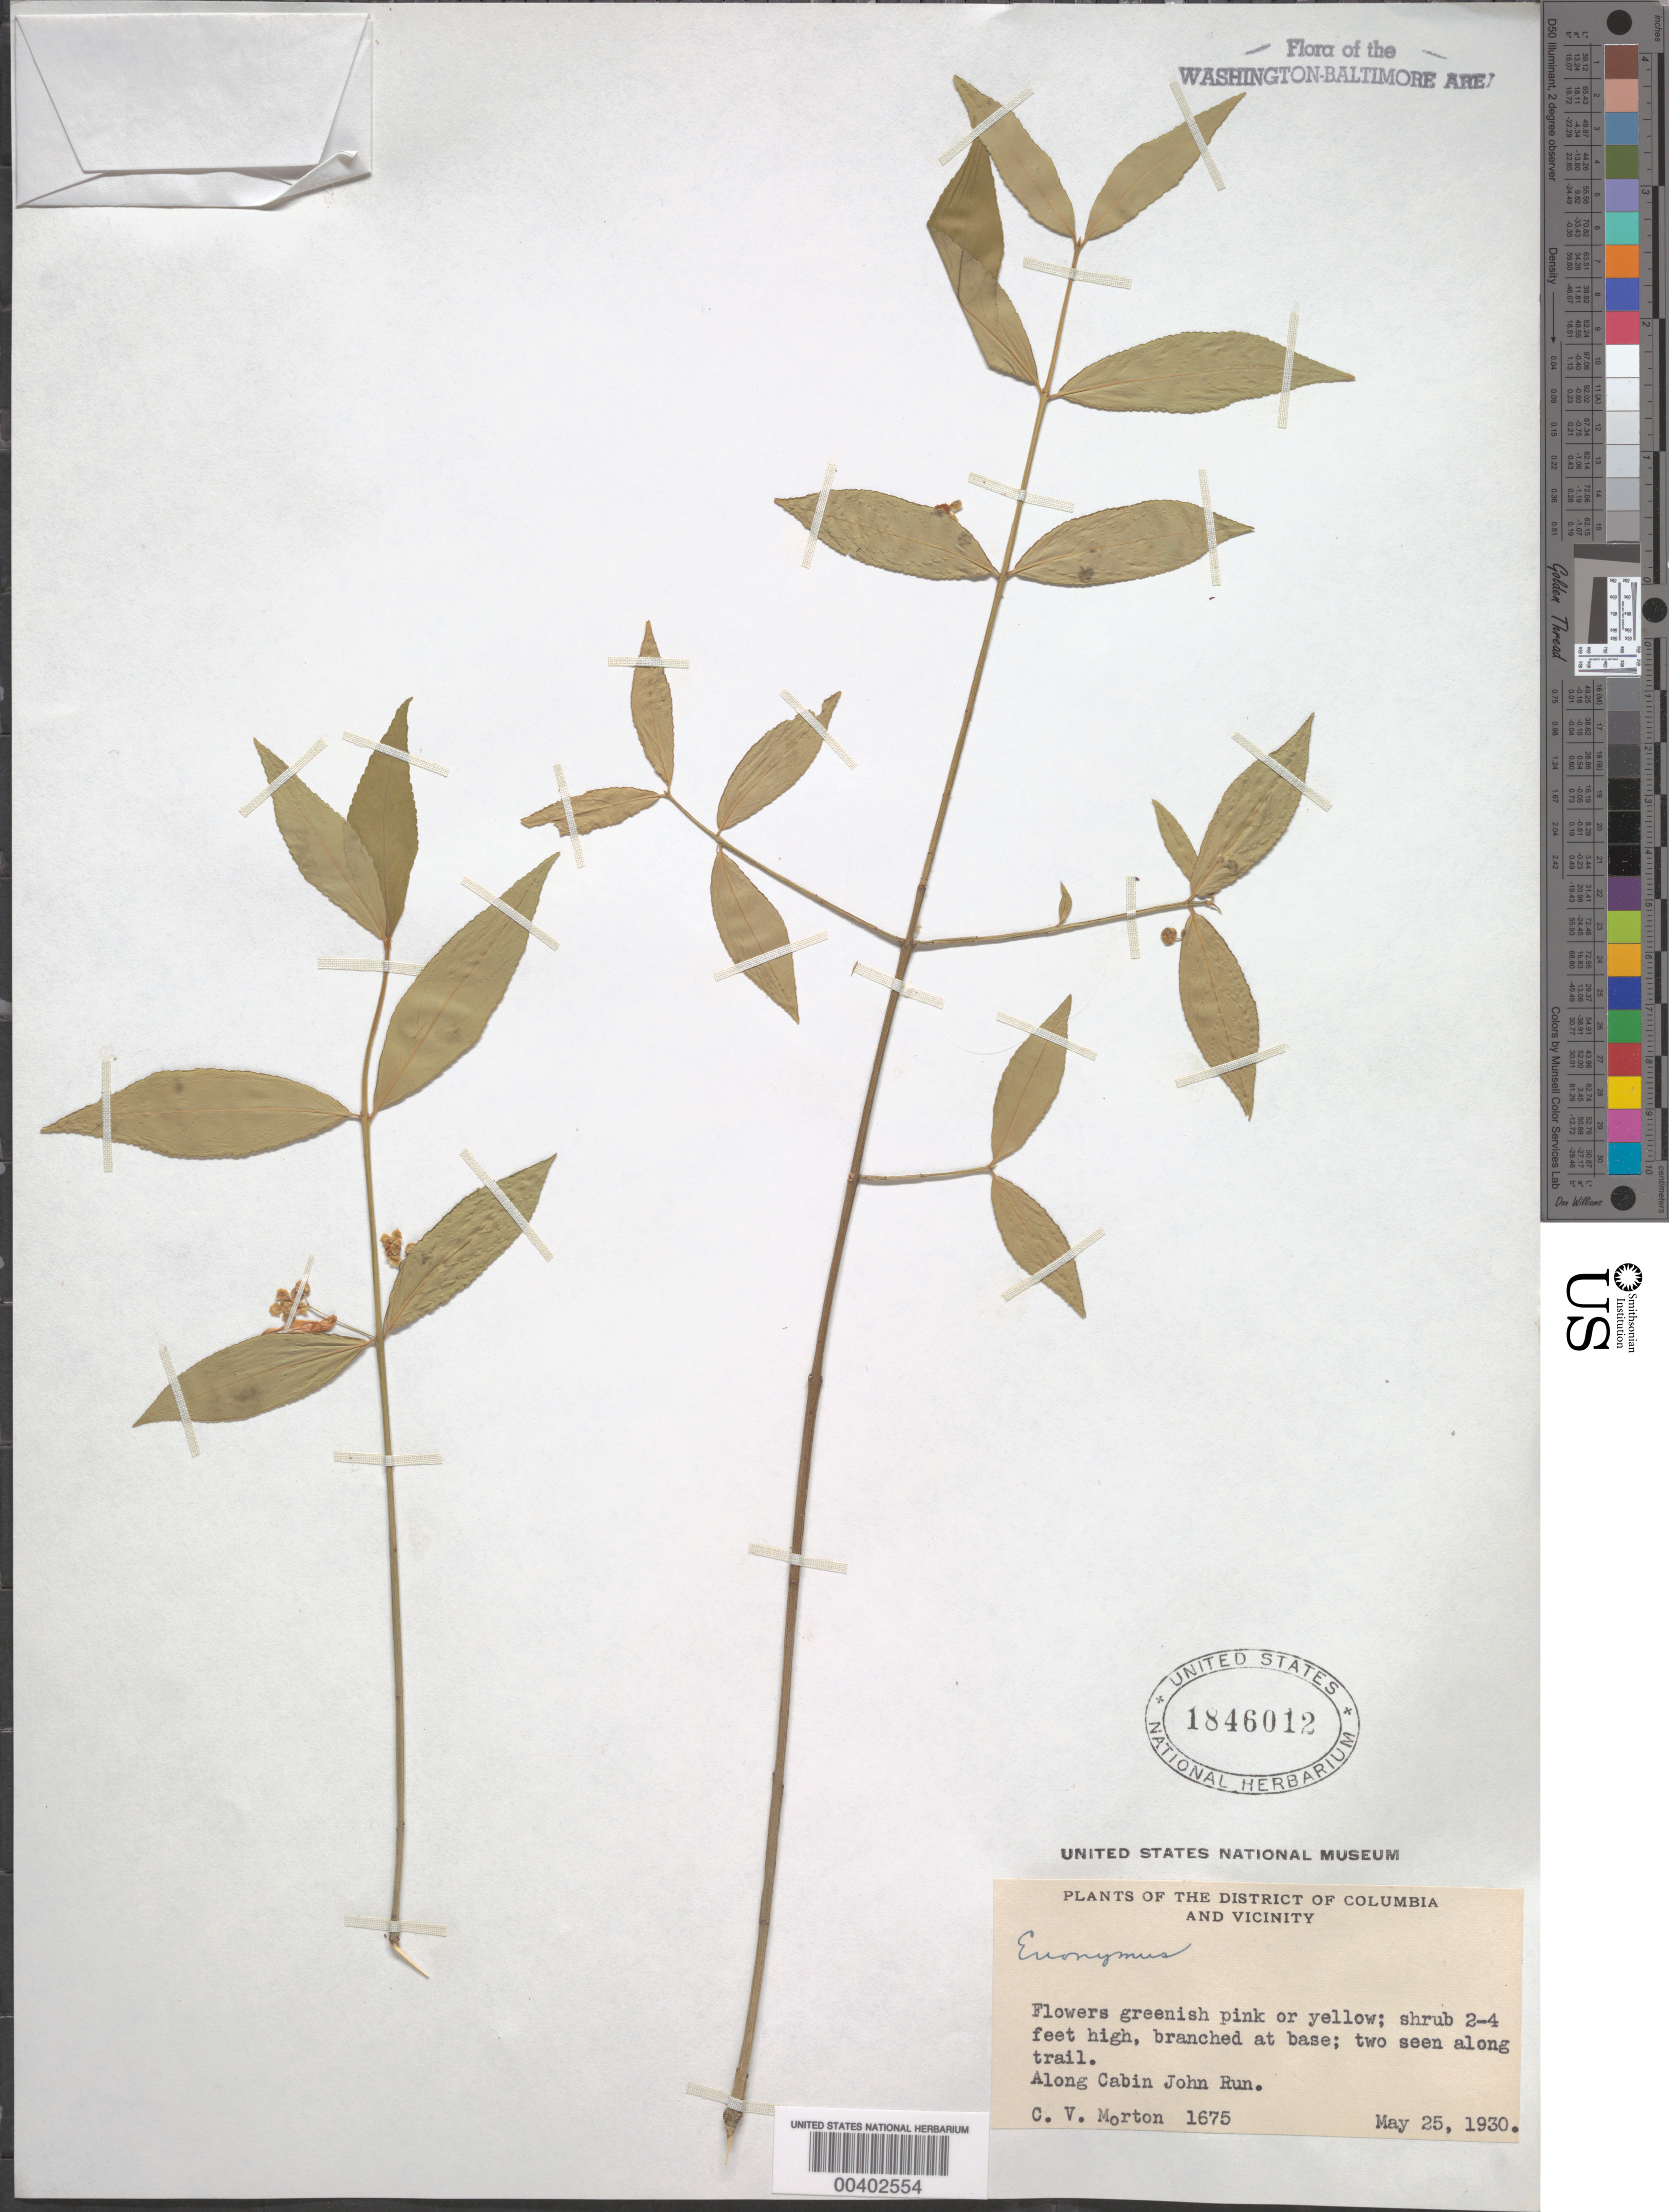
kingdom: Plantae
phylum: Tracheophyta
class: Magnoliopsida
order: Celastrales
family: Celastraceae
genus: Euonymus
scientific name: Euonymus americanus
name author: L.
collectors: C. V. Morton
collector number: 1675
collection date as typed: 25 May 1930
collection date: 1930-05-25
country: United States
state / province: Maryland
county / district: Montgomery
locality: Cabin John Run C. & O. Canal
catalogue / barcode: US 1846012